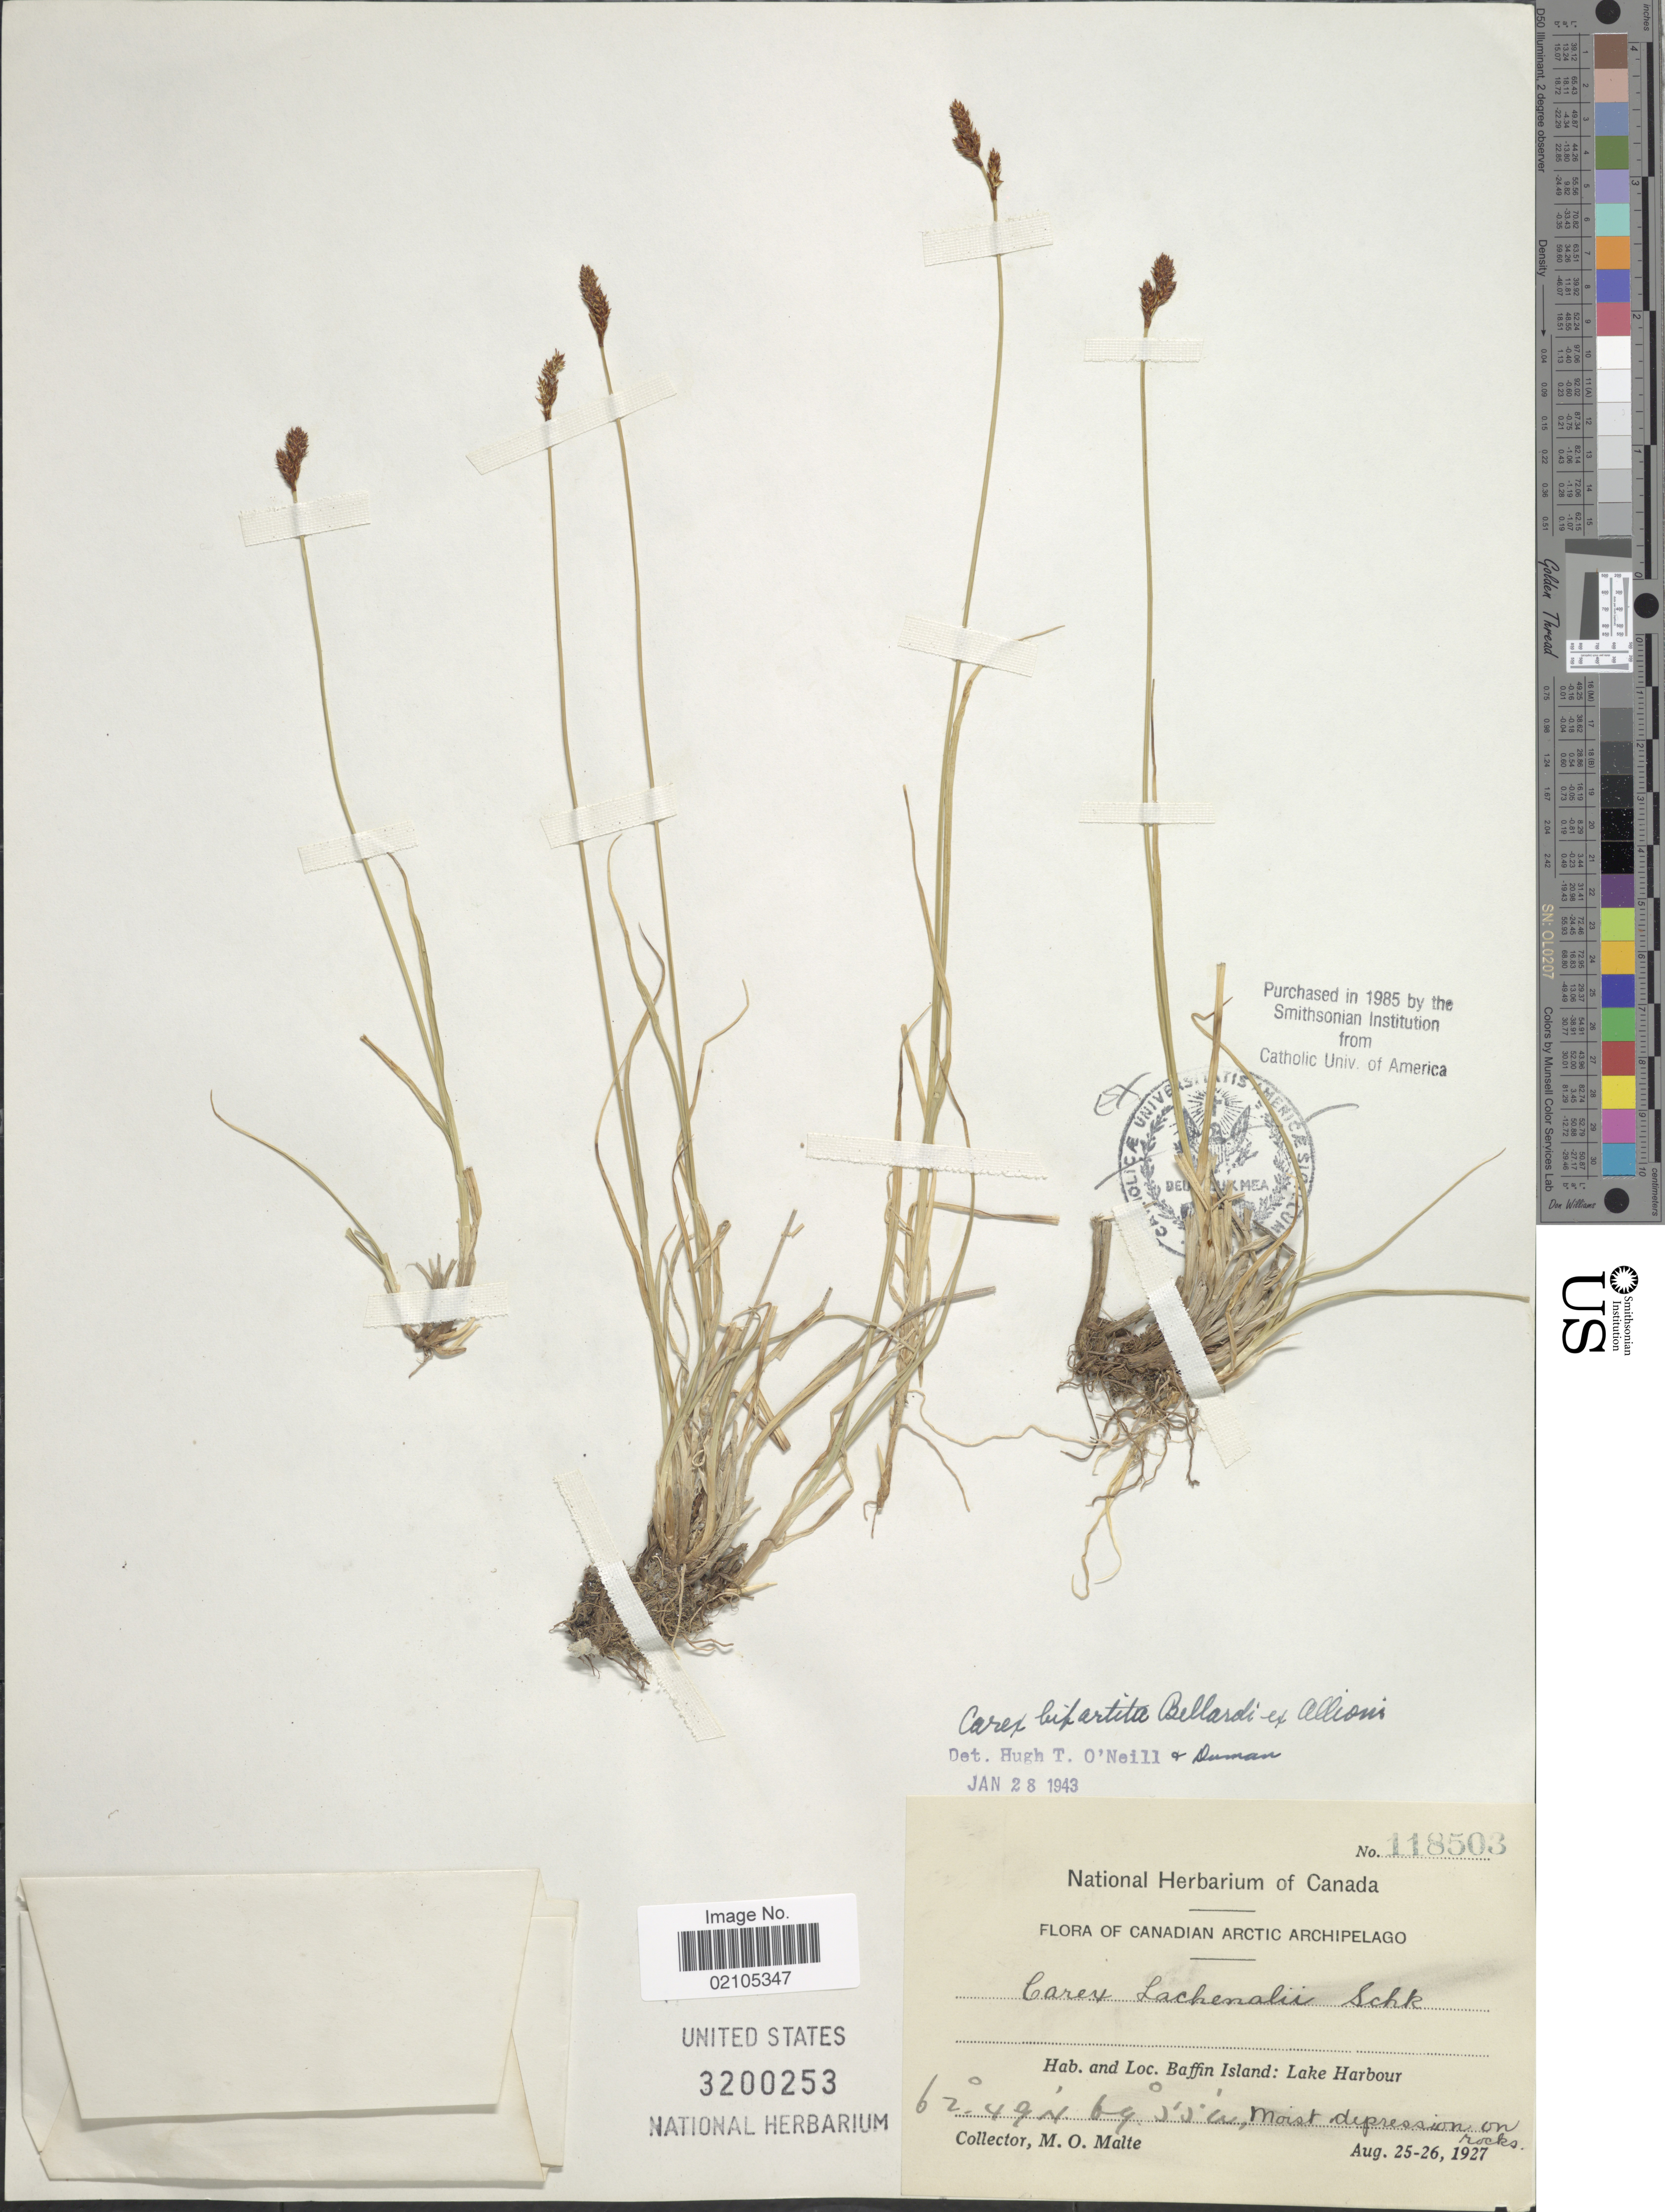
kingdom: Plantae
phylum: Tracheophyta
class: Liliopsida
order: Poales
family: Cyperaceae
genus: Carex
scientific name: Carex lachenalii subsp. lachenalii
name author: Schkuhr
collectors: M. O. Malte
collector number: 118503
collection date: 1927-08-25/1927-08-26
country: Canada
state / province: Nunavut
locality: Canadian Arctic Archipelag. Baffin Island: Lake Harvour.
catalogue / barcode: US 3200253